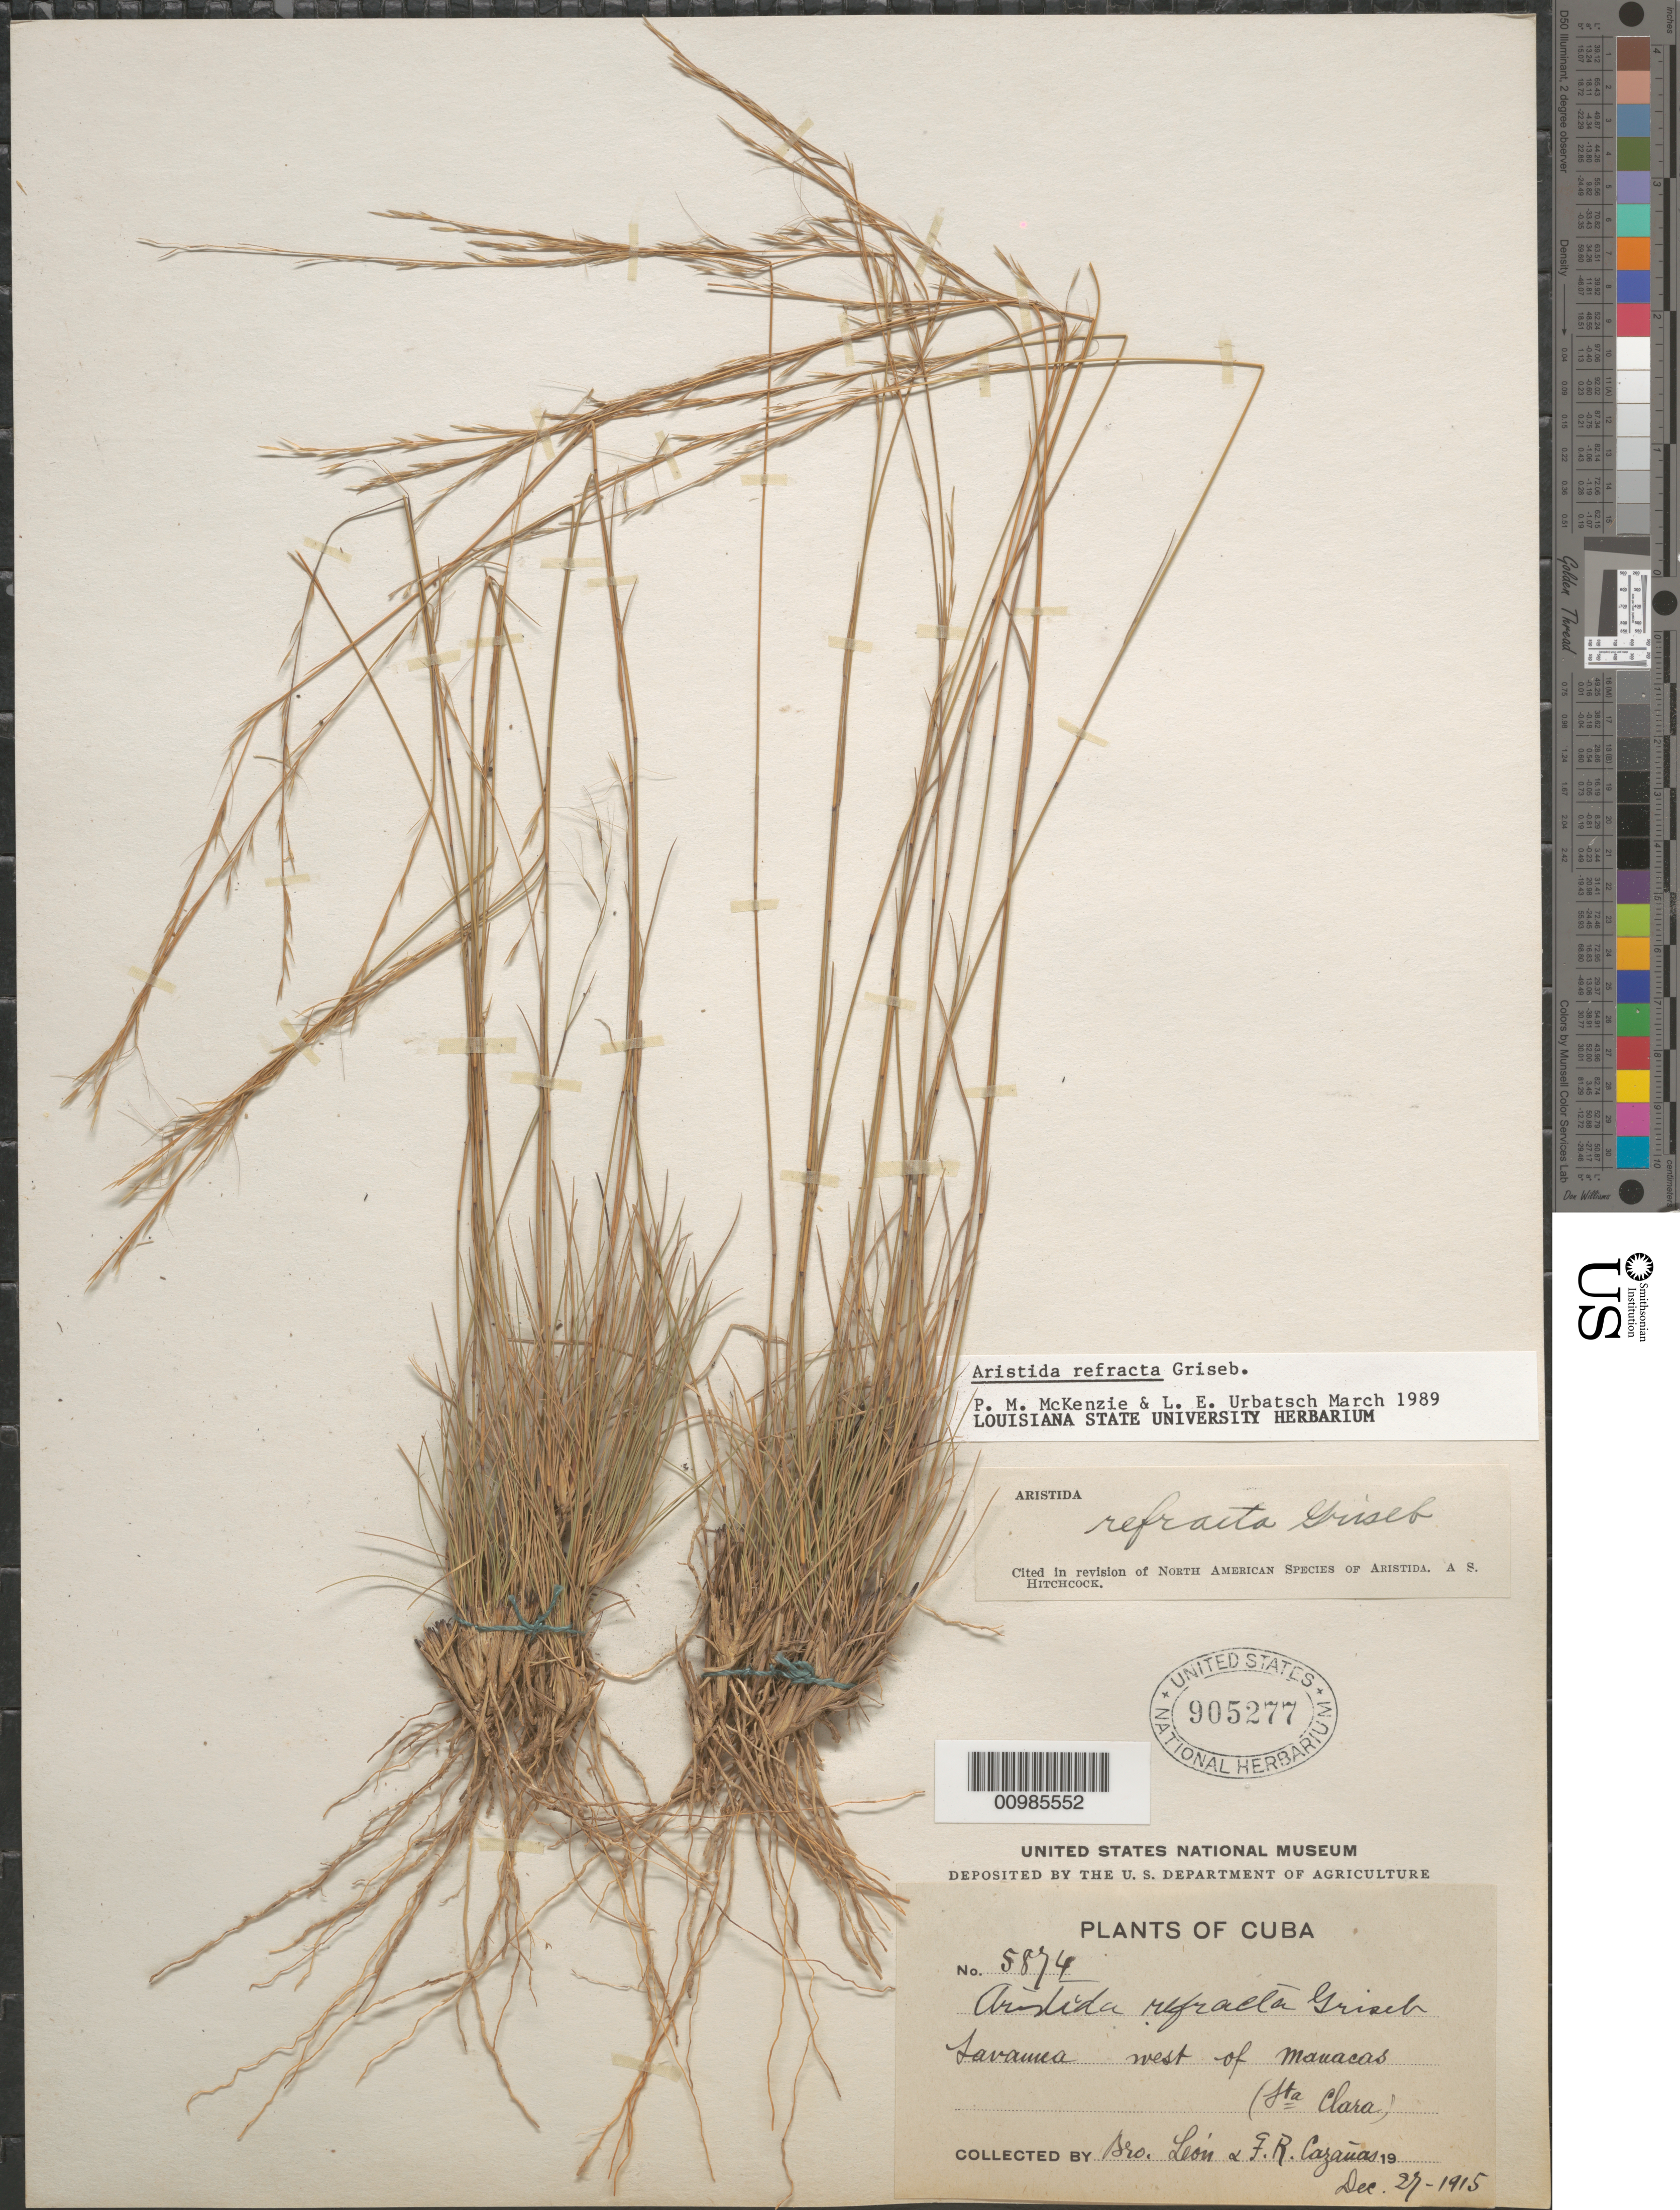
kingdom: Plantae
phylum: Tracheophyta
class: Liliopsida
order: Poales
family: Poaceae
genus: Aristida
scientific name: Aristida refracta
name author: Griseb.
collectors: Bro. León & F. Cazauas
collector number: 5874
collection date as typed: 27 Dec 1915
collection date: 1915-12-27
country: Cuba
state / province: Villa Clara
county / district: Santa Clara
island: Cuba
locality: W of Manacas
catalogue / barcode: US 905277